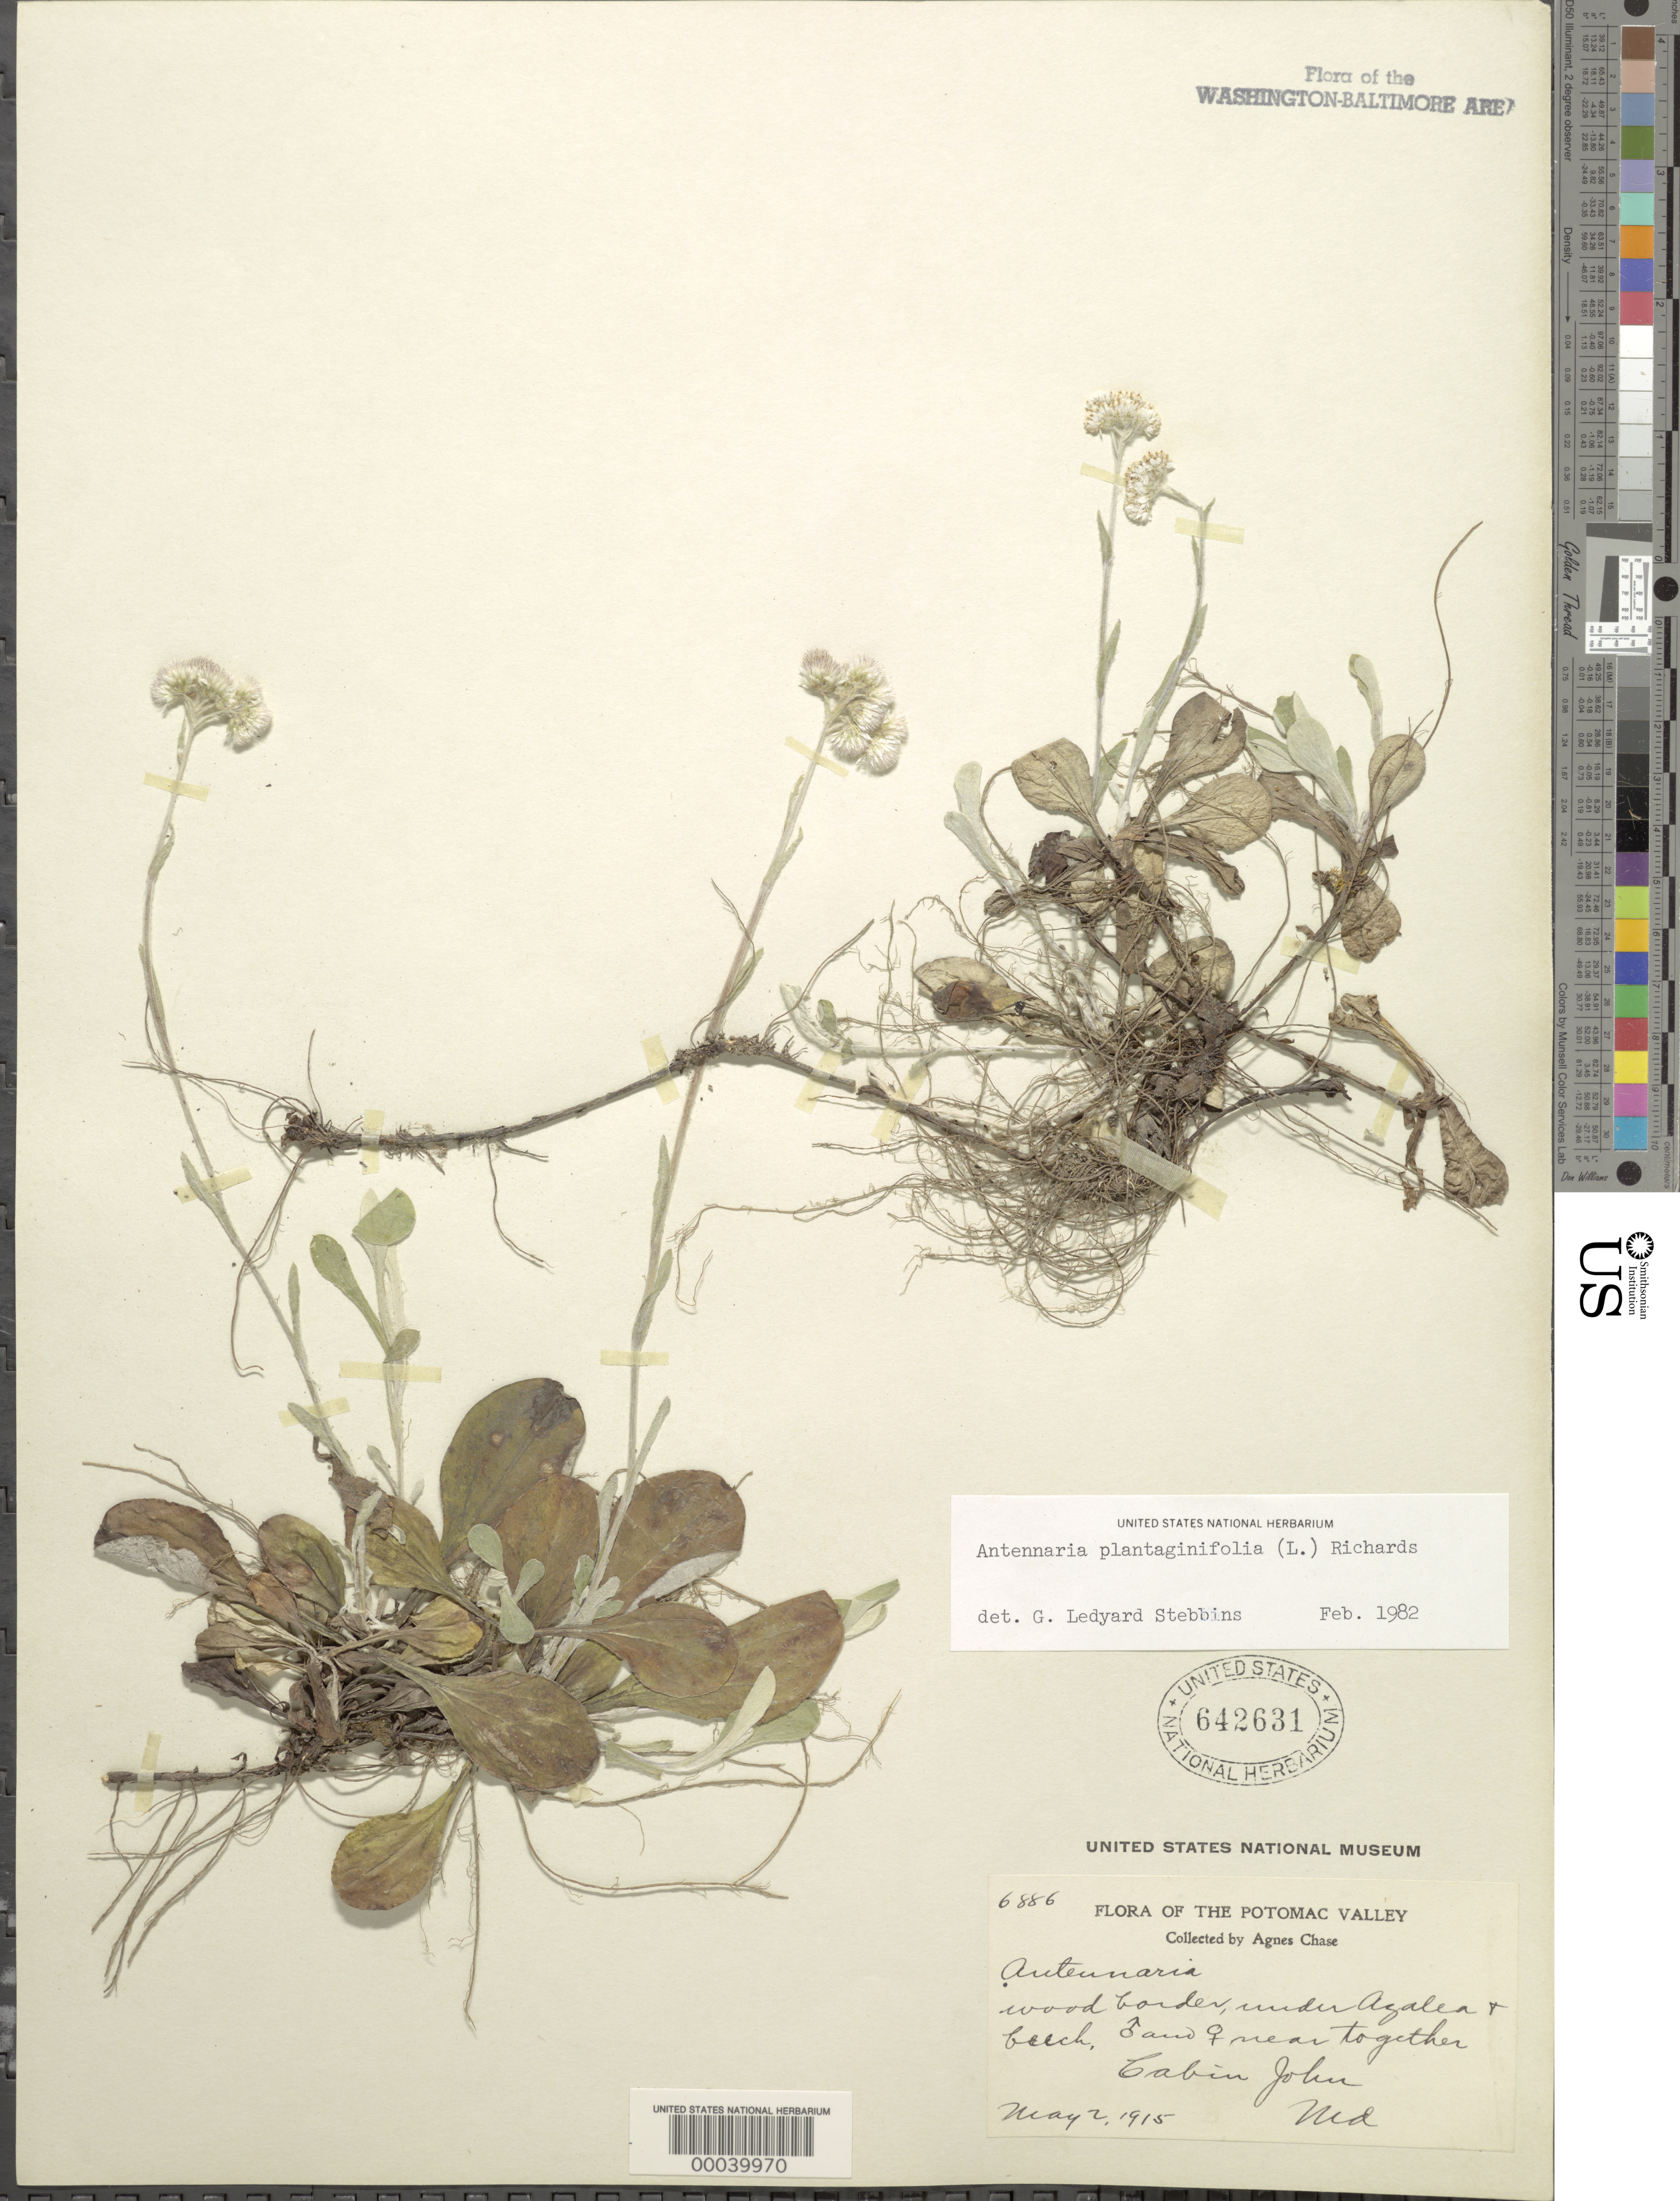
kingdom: Plantae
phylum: Tracheophyta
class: Magnoliopsida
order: Asterales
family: Asteraceae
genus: Antennaria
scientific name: Antennaria plantaginifolia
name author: (L.) Richardson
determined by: Stebbins, G. L.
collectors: A. Chase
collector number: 6886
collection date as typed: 02 May 1915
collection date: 1915-05-02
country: United States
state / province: Maryland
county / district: Montgomery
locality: Cabin John C. & O. Canal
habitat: Wood border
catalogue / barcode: US 642631